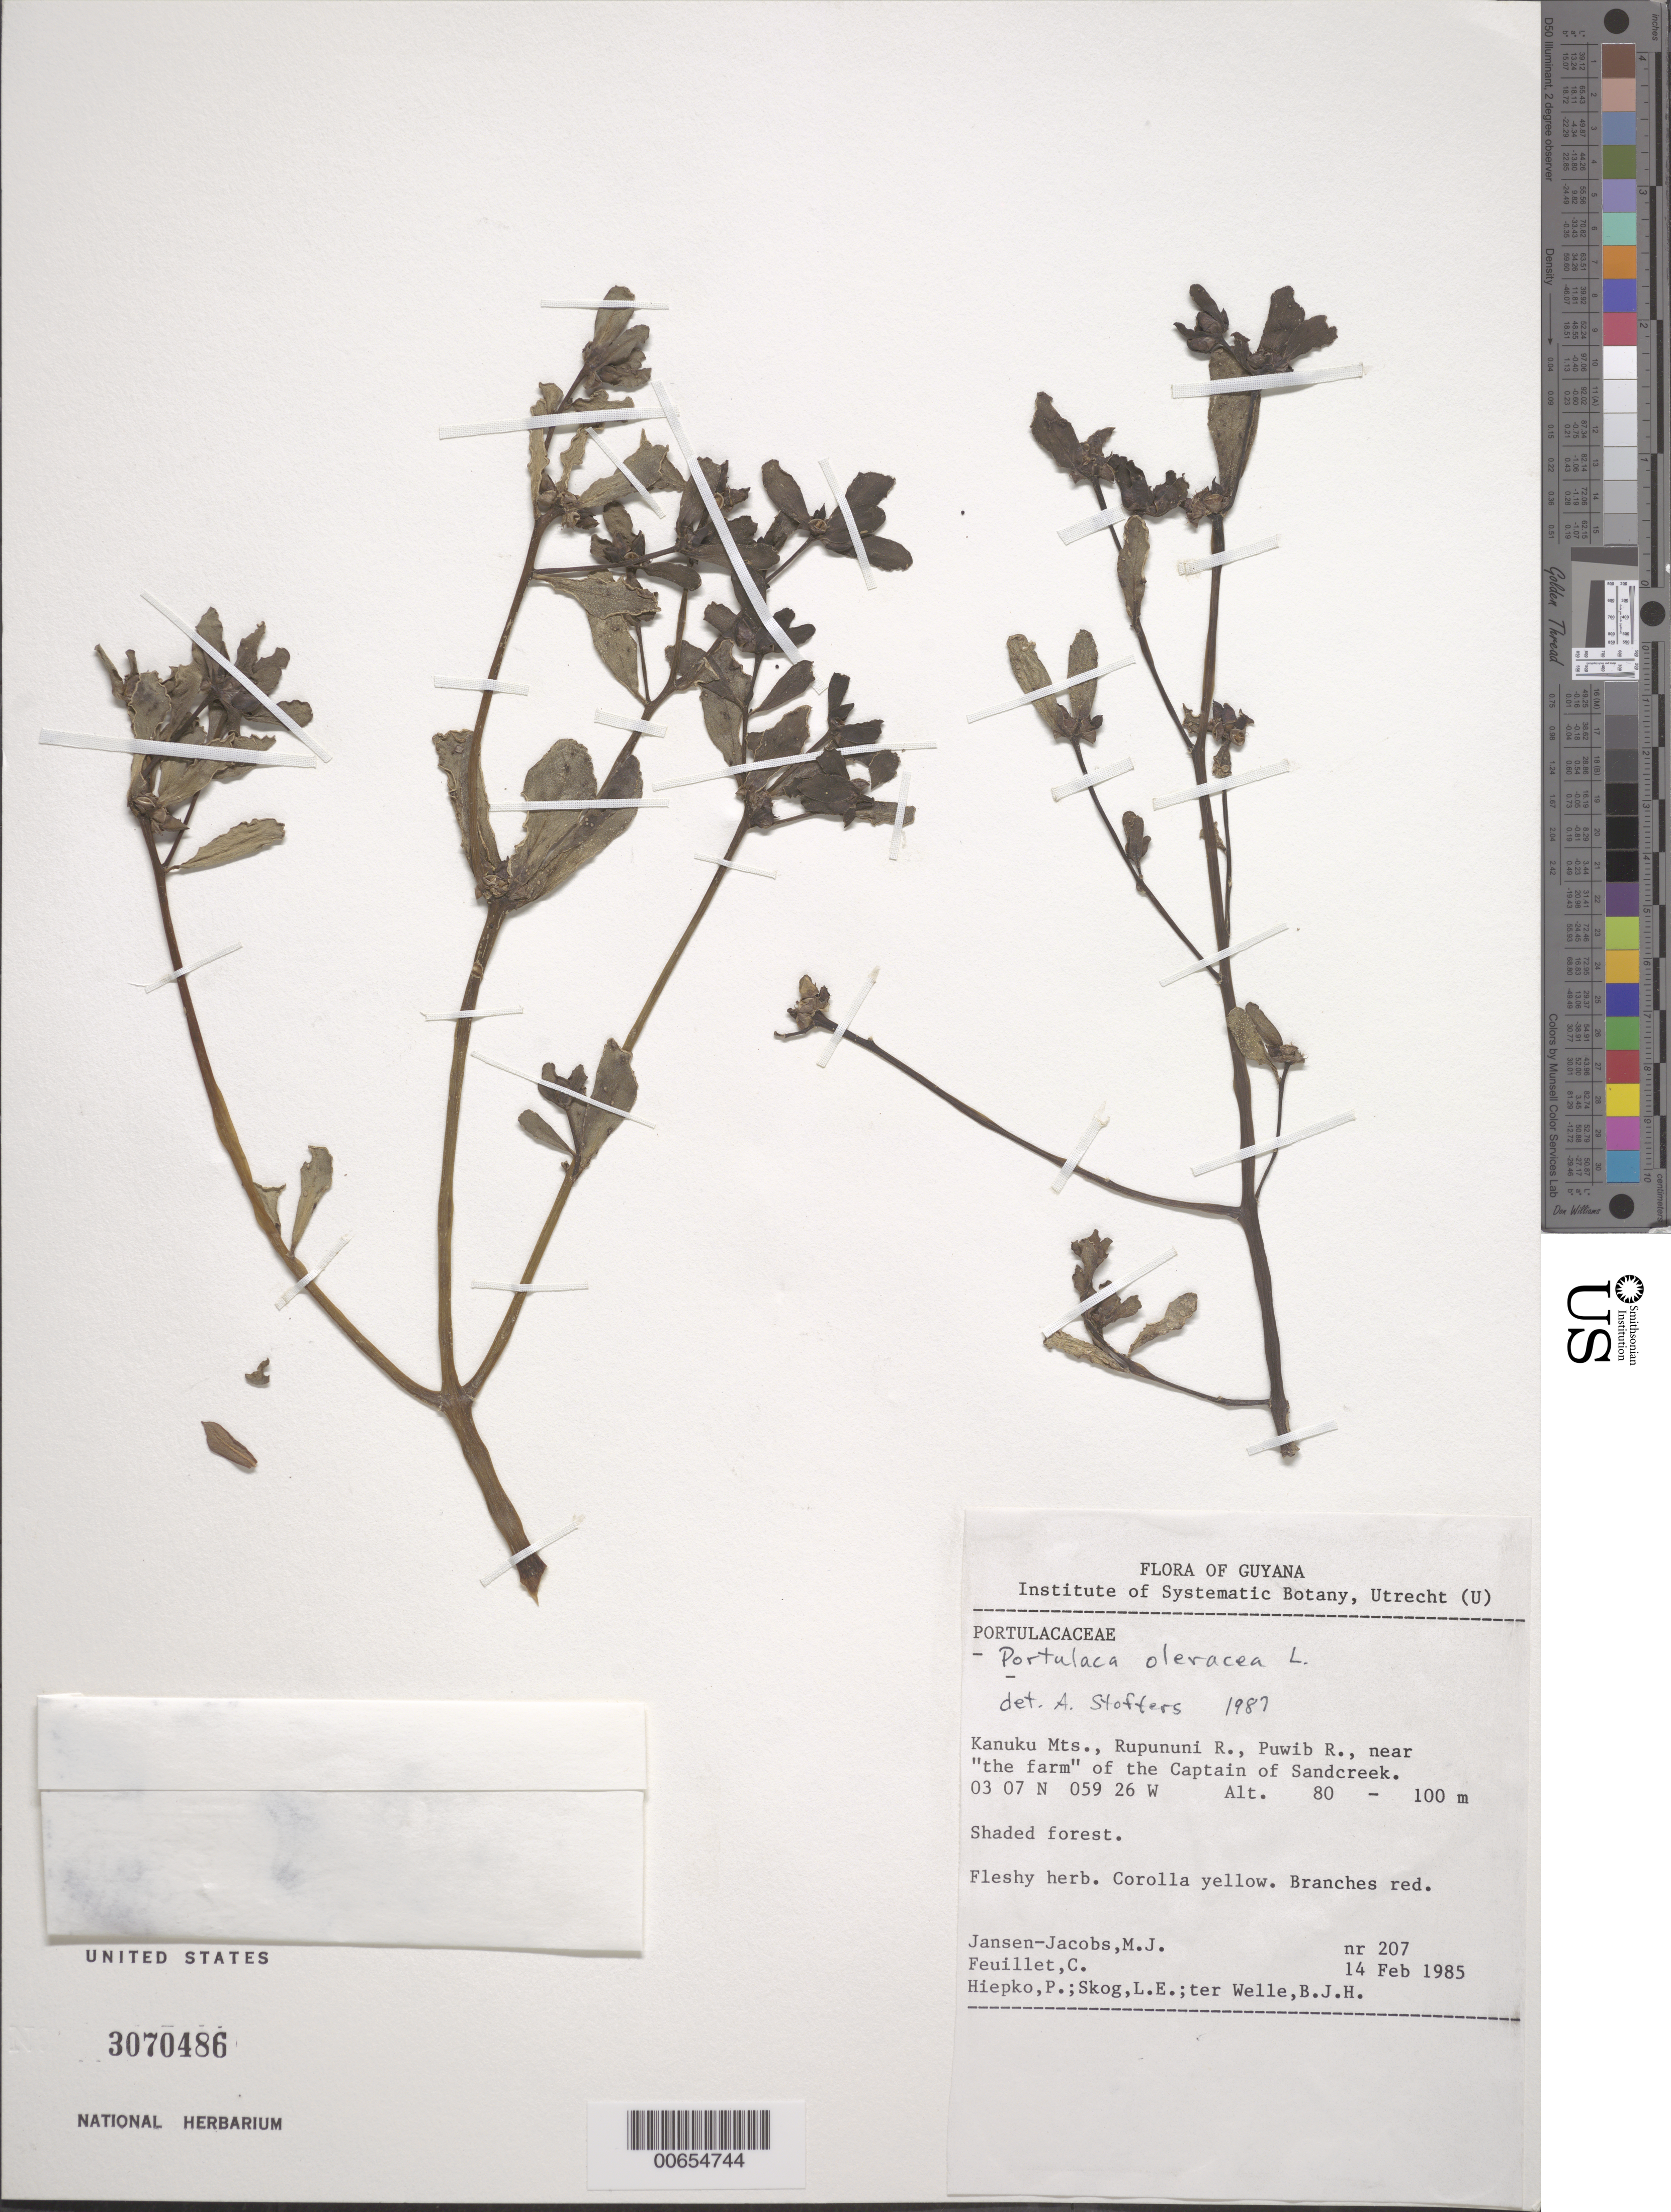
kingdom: Plantae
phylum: Tracheophyta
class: Magnoliopsida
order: Caryophyllales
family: Portulacaceae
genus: Portulaca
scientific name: Portulaca oleracea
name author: L.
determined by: DeFilipps, R. A.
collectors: M. J. Jansen-Jacobs, C. Feuillet, P. H. Hiepko, L. E. Skog & B. Welle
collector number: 207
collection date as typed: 14-Feb-85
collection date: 1985-02-14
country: Guyana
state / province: U. Takutu-U. Essequibo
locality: Kanuku Mts., Rupununi R., Puwib R. near "the farm" of the Captain of Sandcreek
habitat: Shaded forest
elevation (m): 80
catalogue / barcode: US 3070486